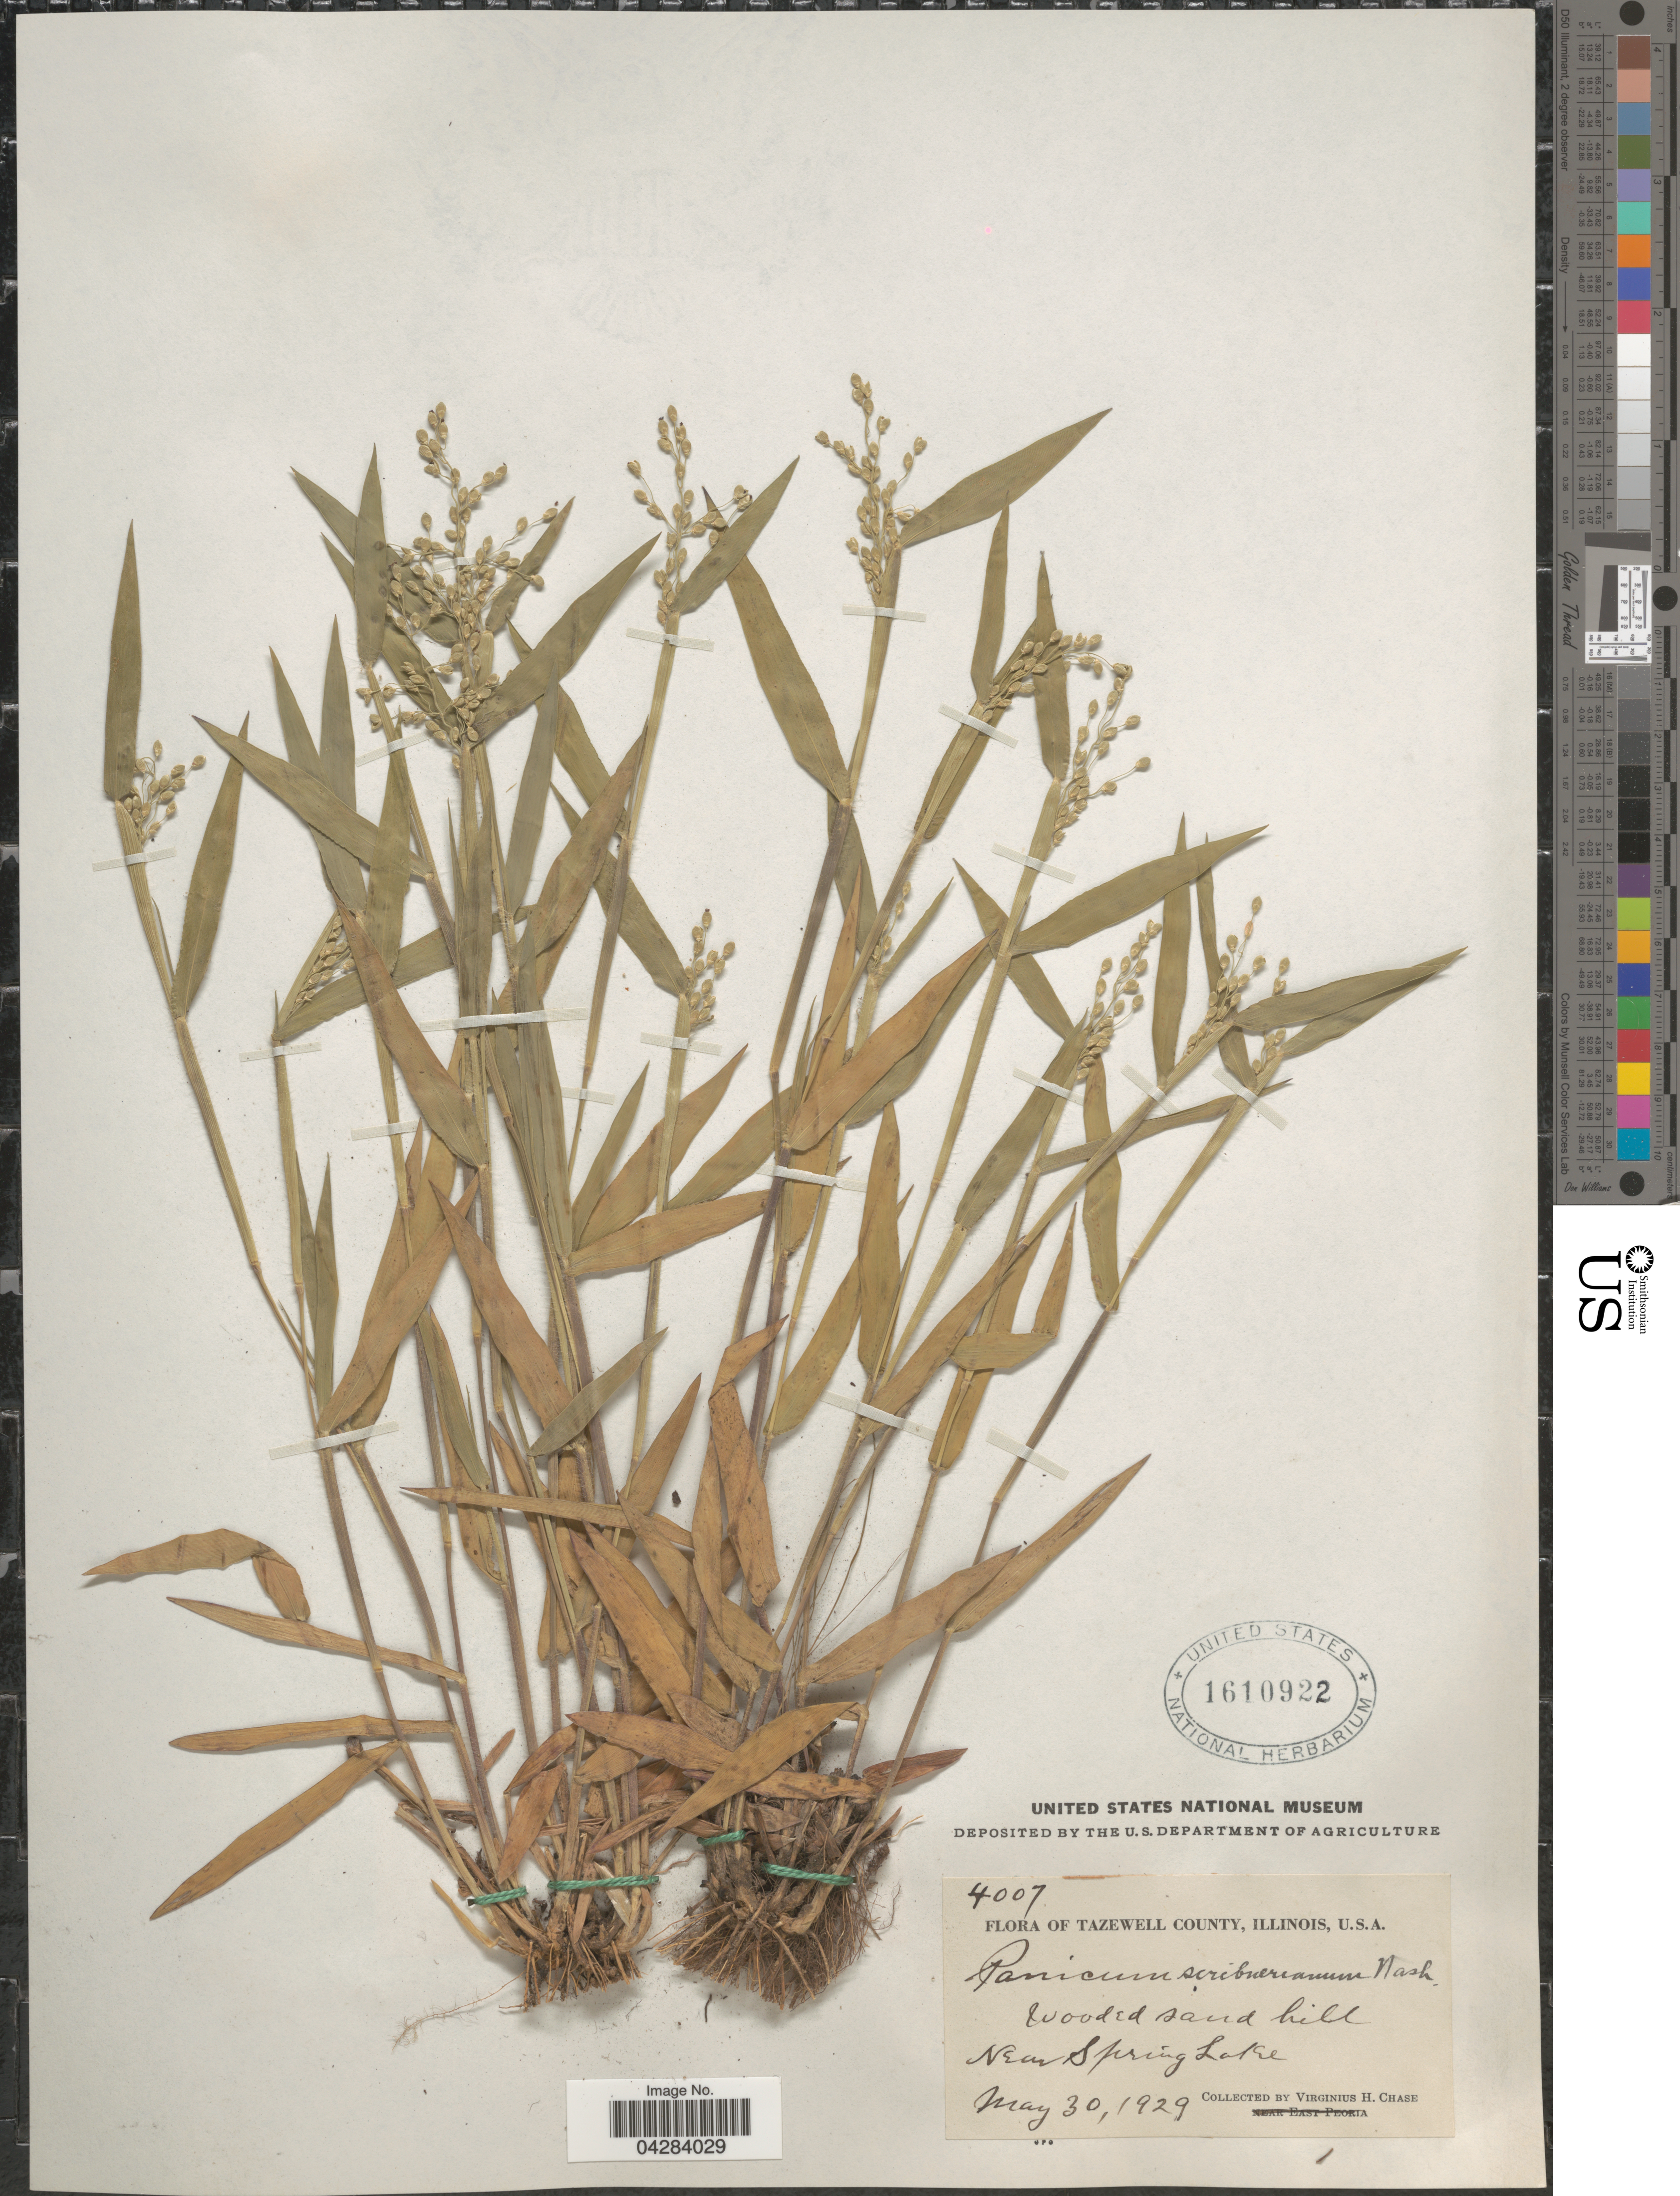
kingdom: Plantae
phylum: Tracheophyta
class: Liliopsida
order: Poales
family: Poaceae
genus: Dichanthelium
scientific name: Dichanthelium oligosanthes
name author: (Schult.) Gould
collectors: V. H. Chase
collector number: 4007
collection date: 1929-05-30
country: United States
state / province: Illinois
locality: Tazewell County. Wooded sand hill. Near Spring Lake.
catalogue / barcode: US 1610922